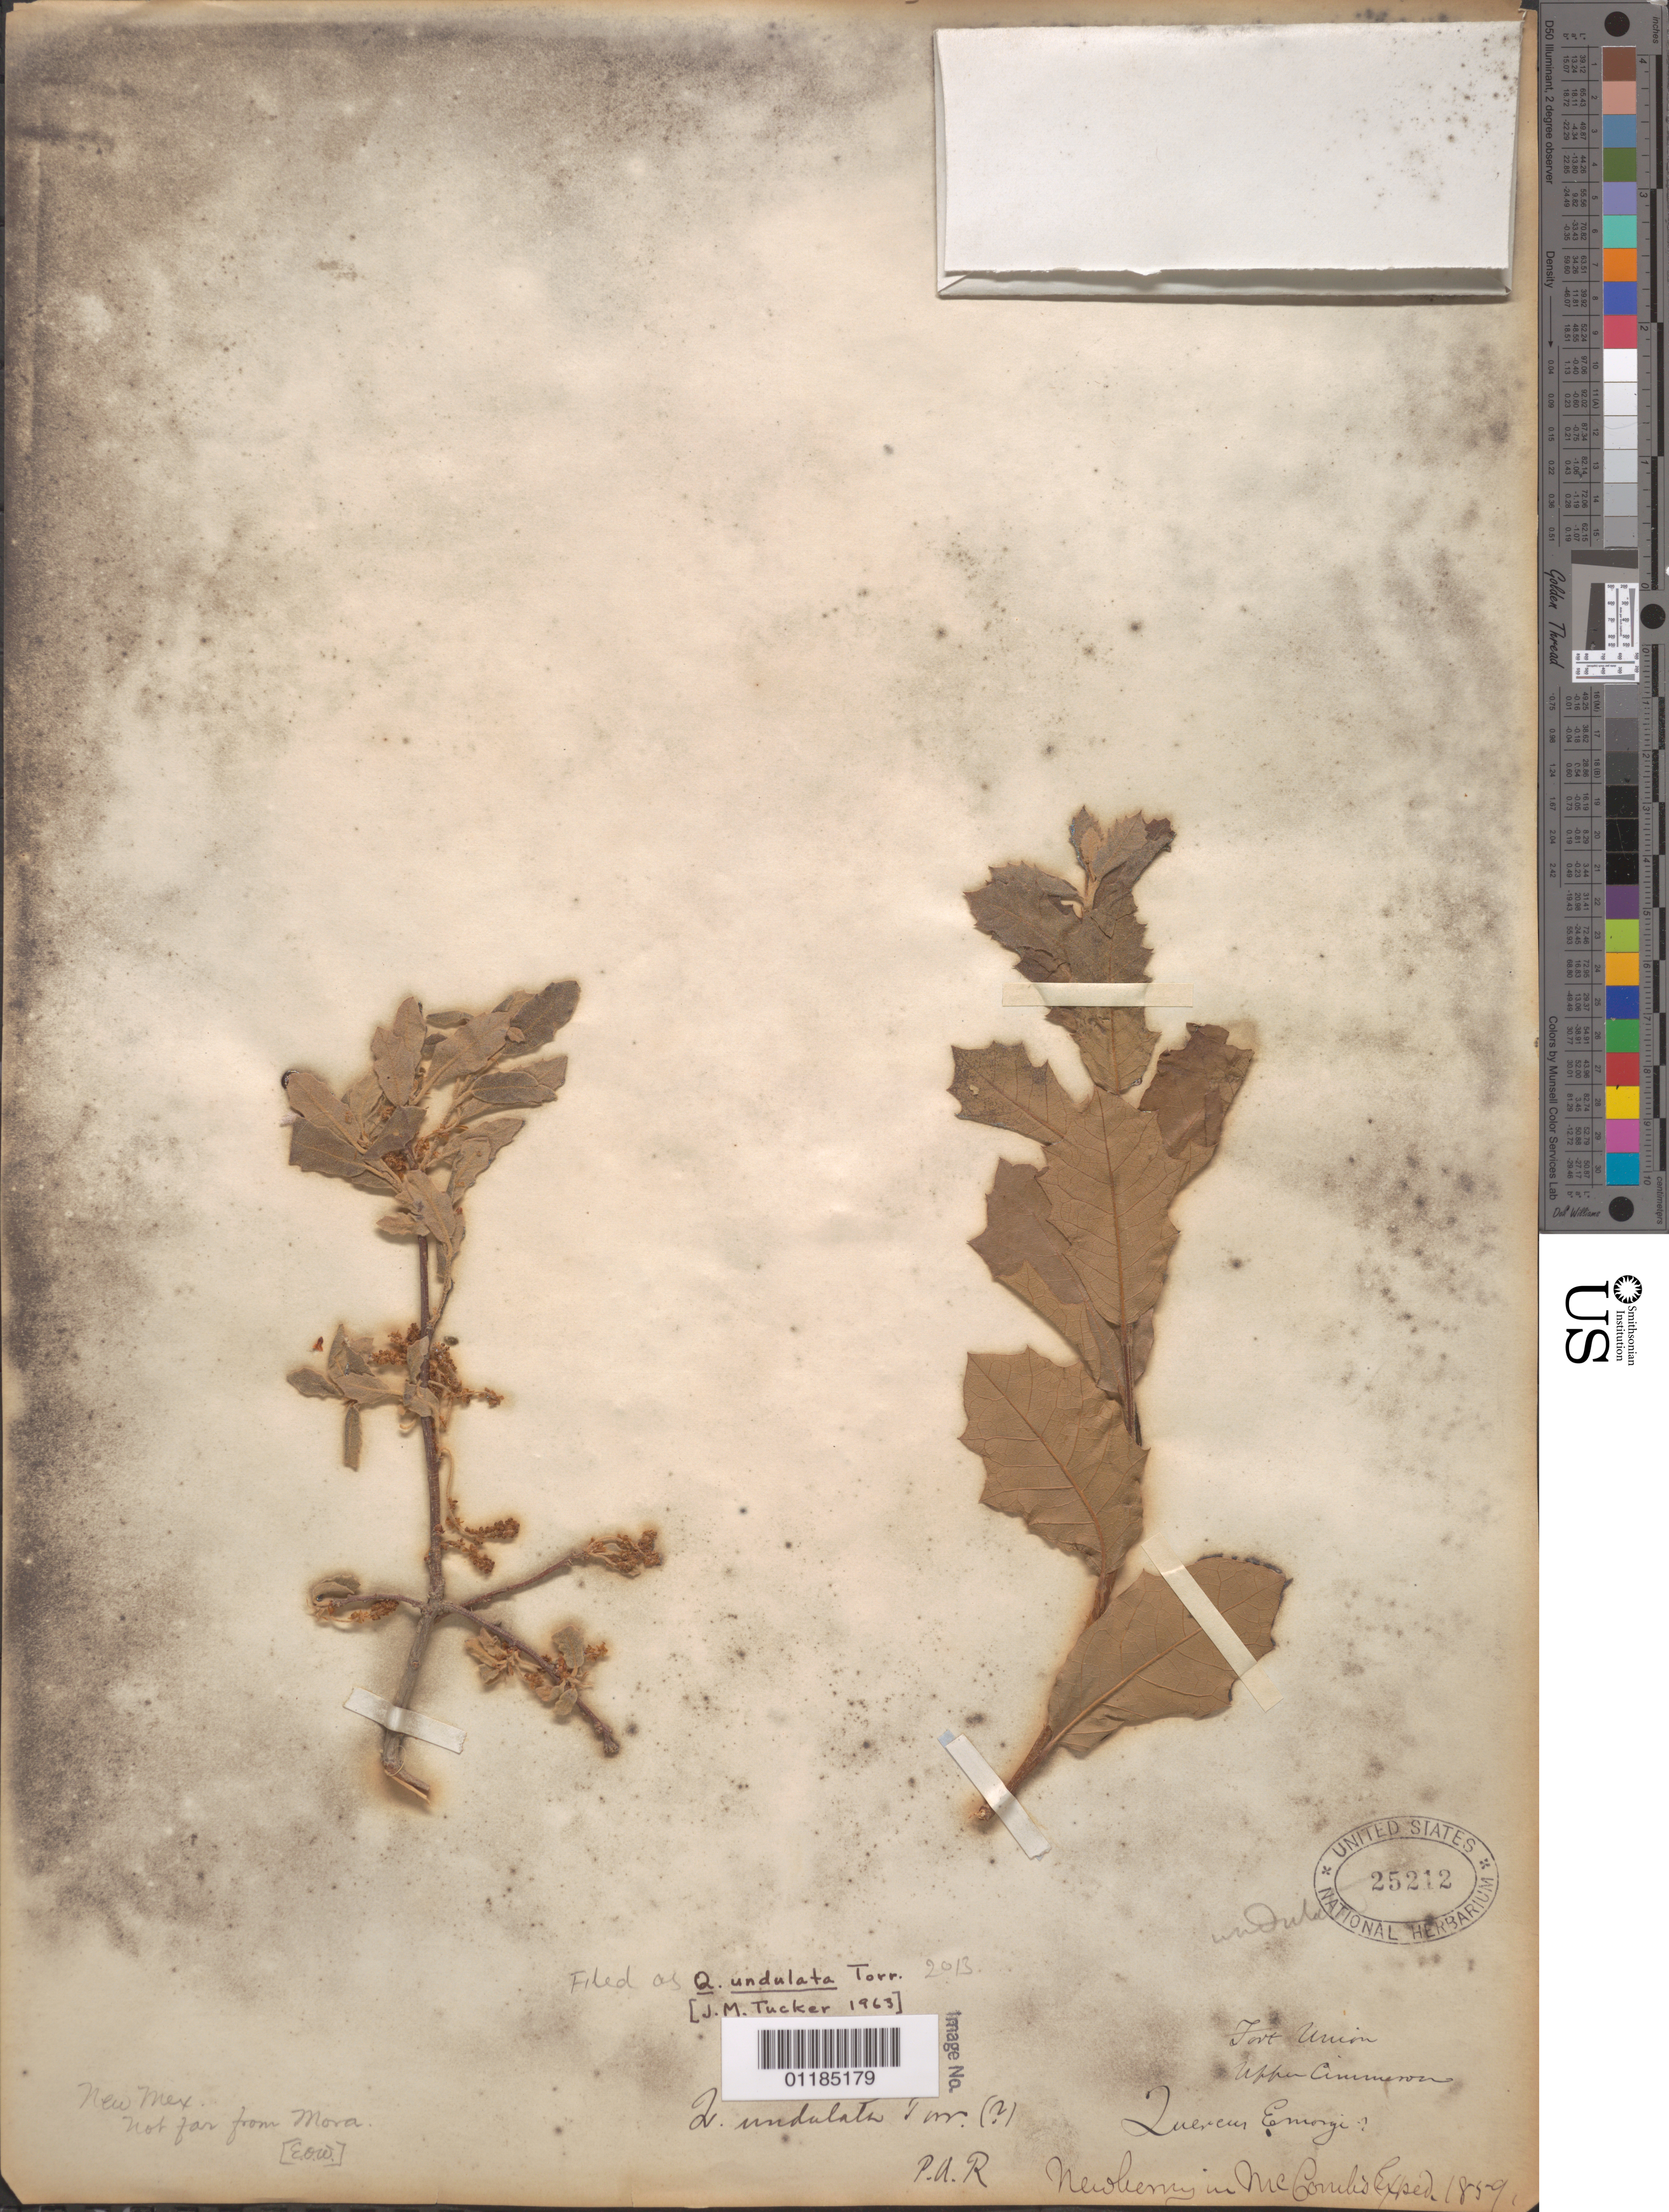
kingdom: Plantae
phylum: Tracheophyta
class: Magnoliopsida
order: Fagales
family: Fagaceae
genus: Quercus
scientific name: Quercus undulata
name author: Torr.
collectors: Newberry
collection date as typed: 1859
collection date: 1859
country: United States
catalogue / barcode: US 25212